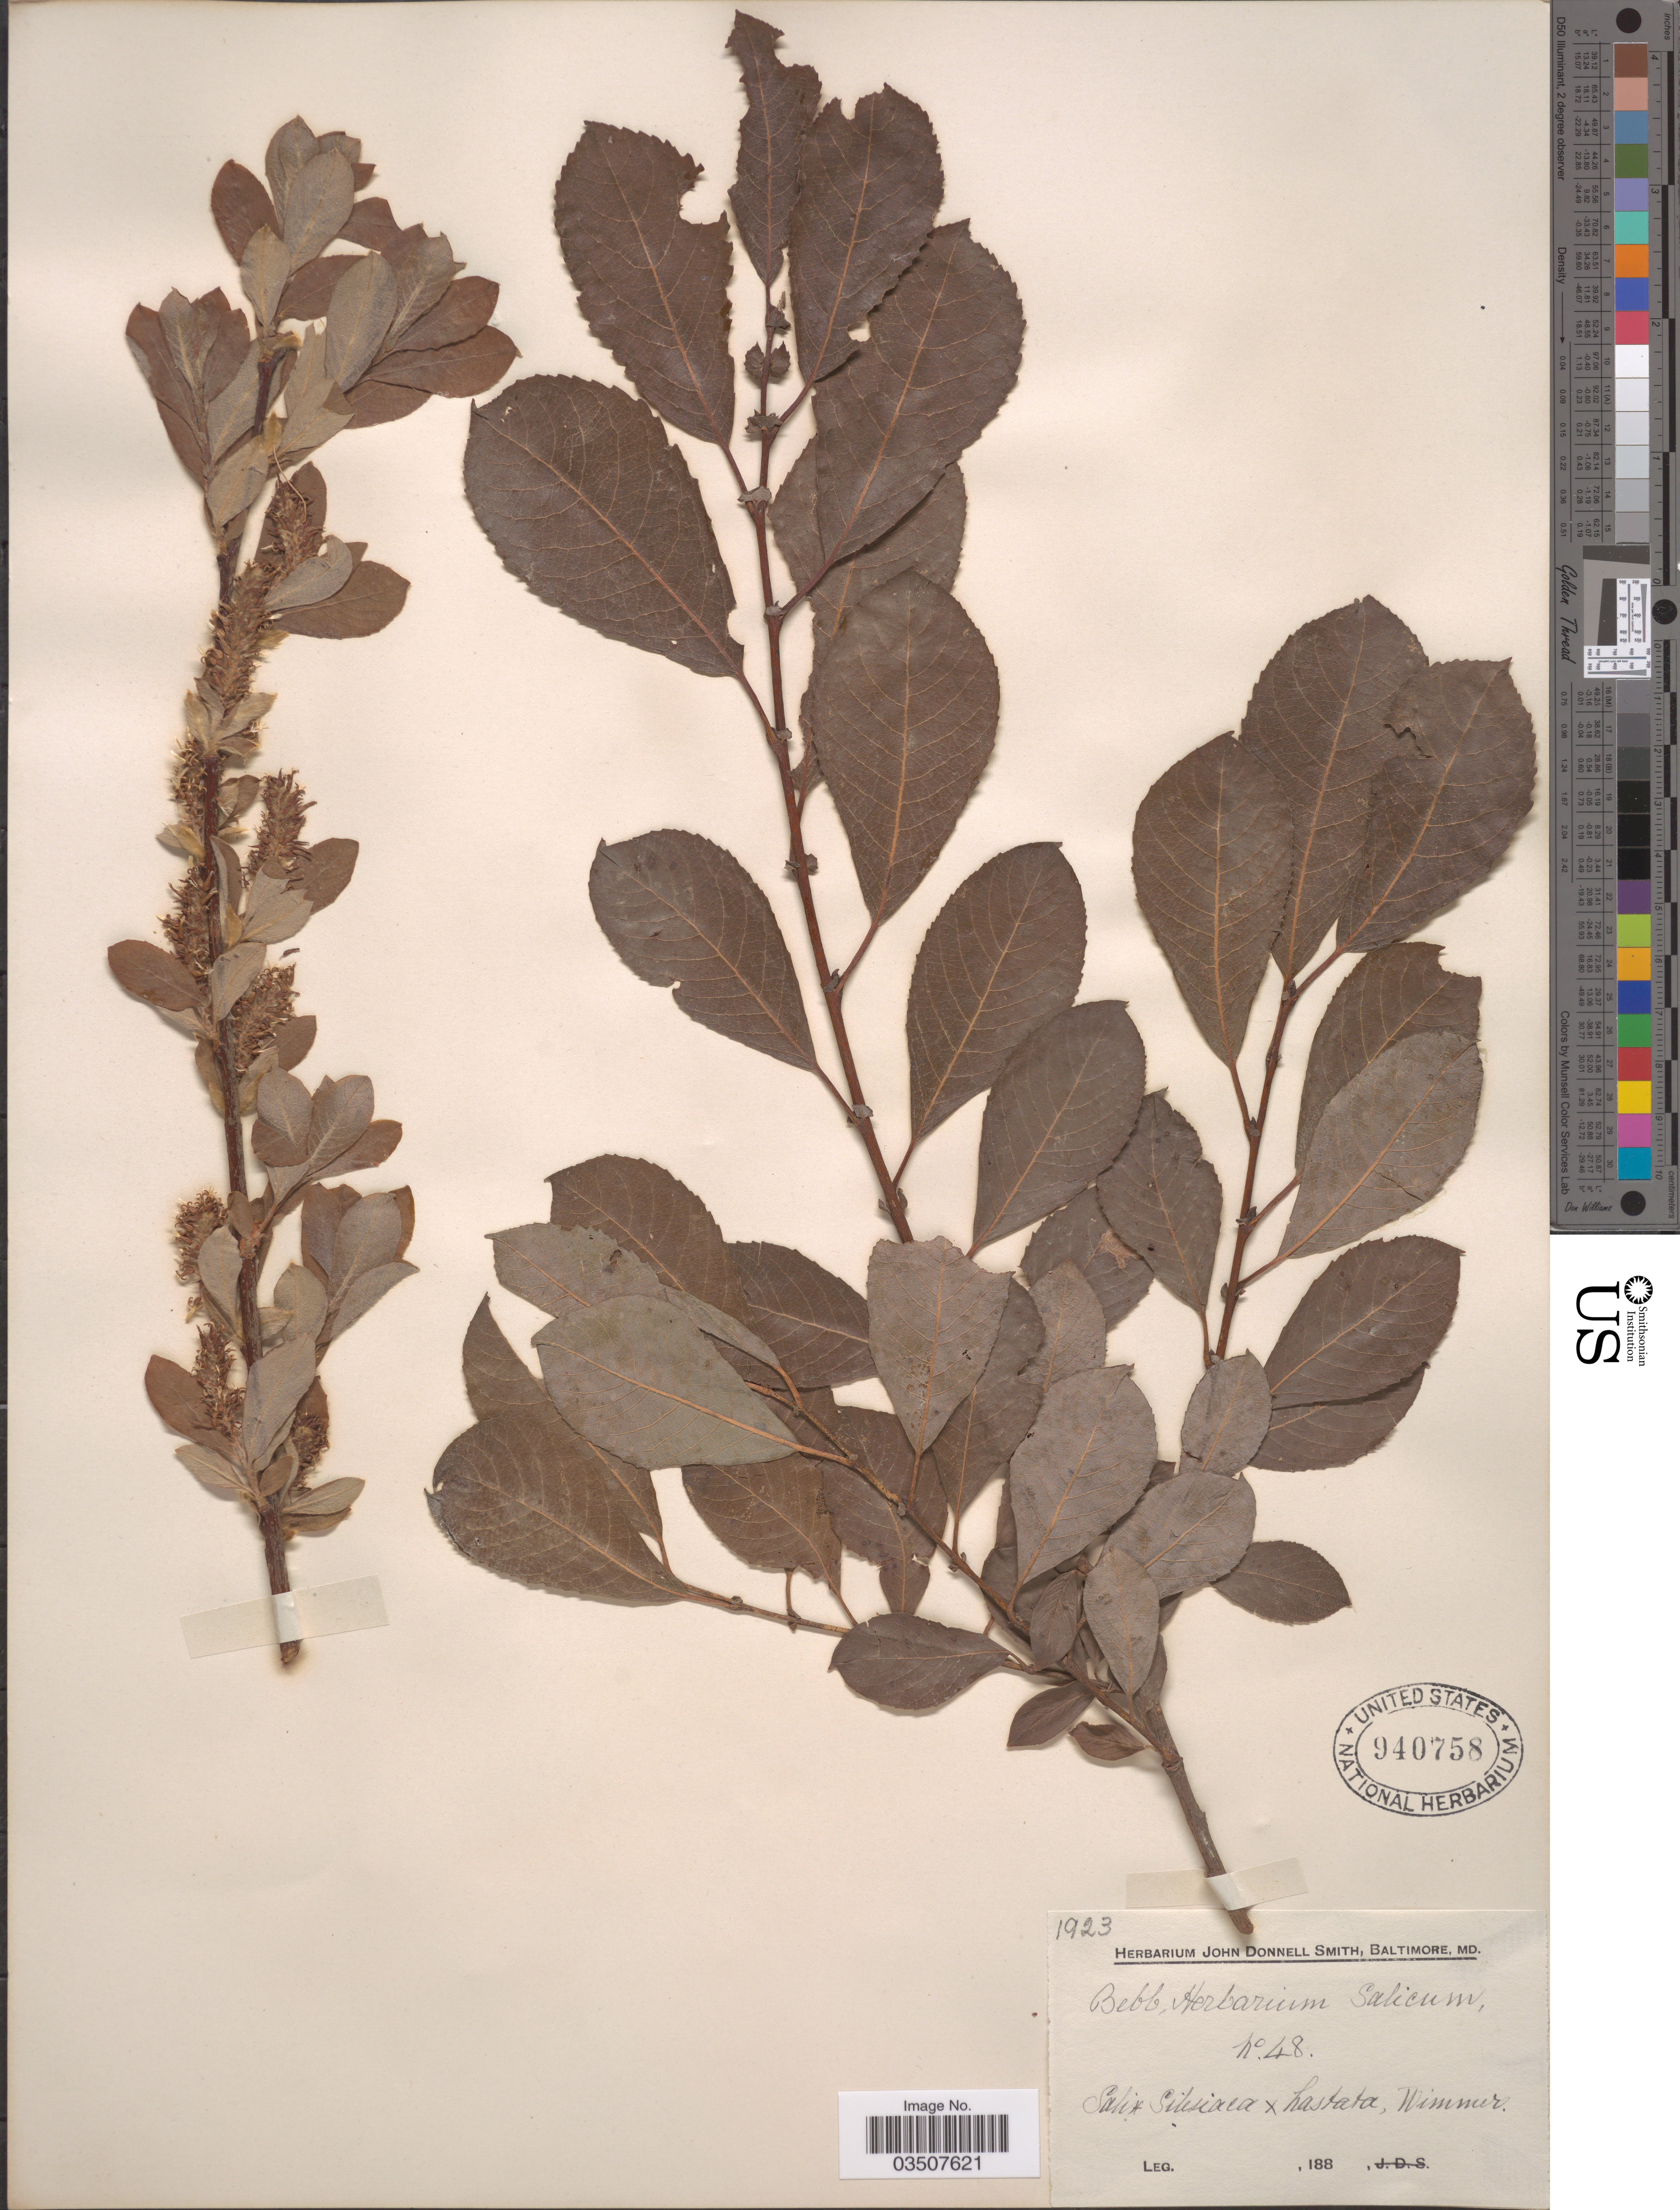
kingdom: Plantae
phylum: Tracheophyta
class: Magnoliopsida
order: Malpighiales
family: Salicaceae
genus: Salix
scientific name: Salix silesiaca x S. hastata L.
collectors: ex Herb. John Donnell Smith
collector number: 48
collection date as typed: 188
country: United States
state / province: Maryland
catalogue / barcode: US 940758